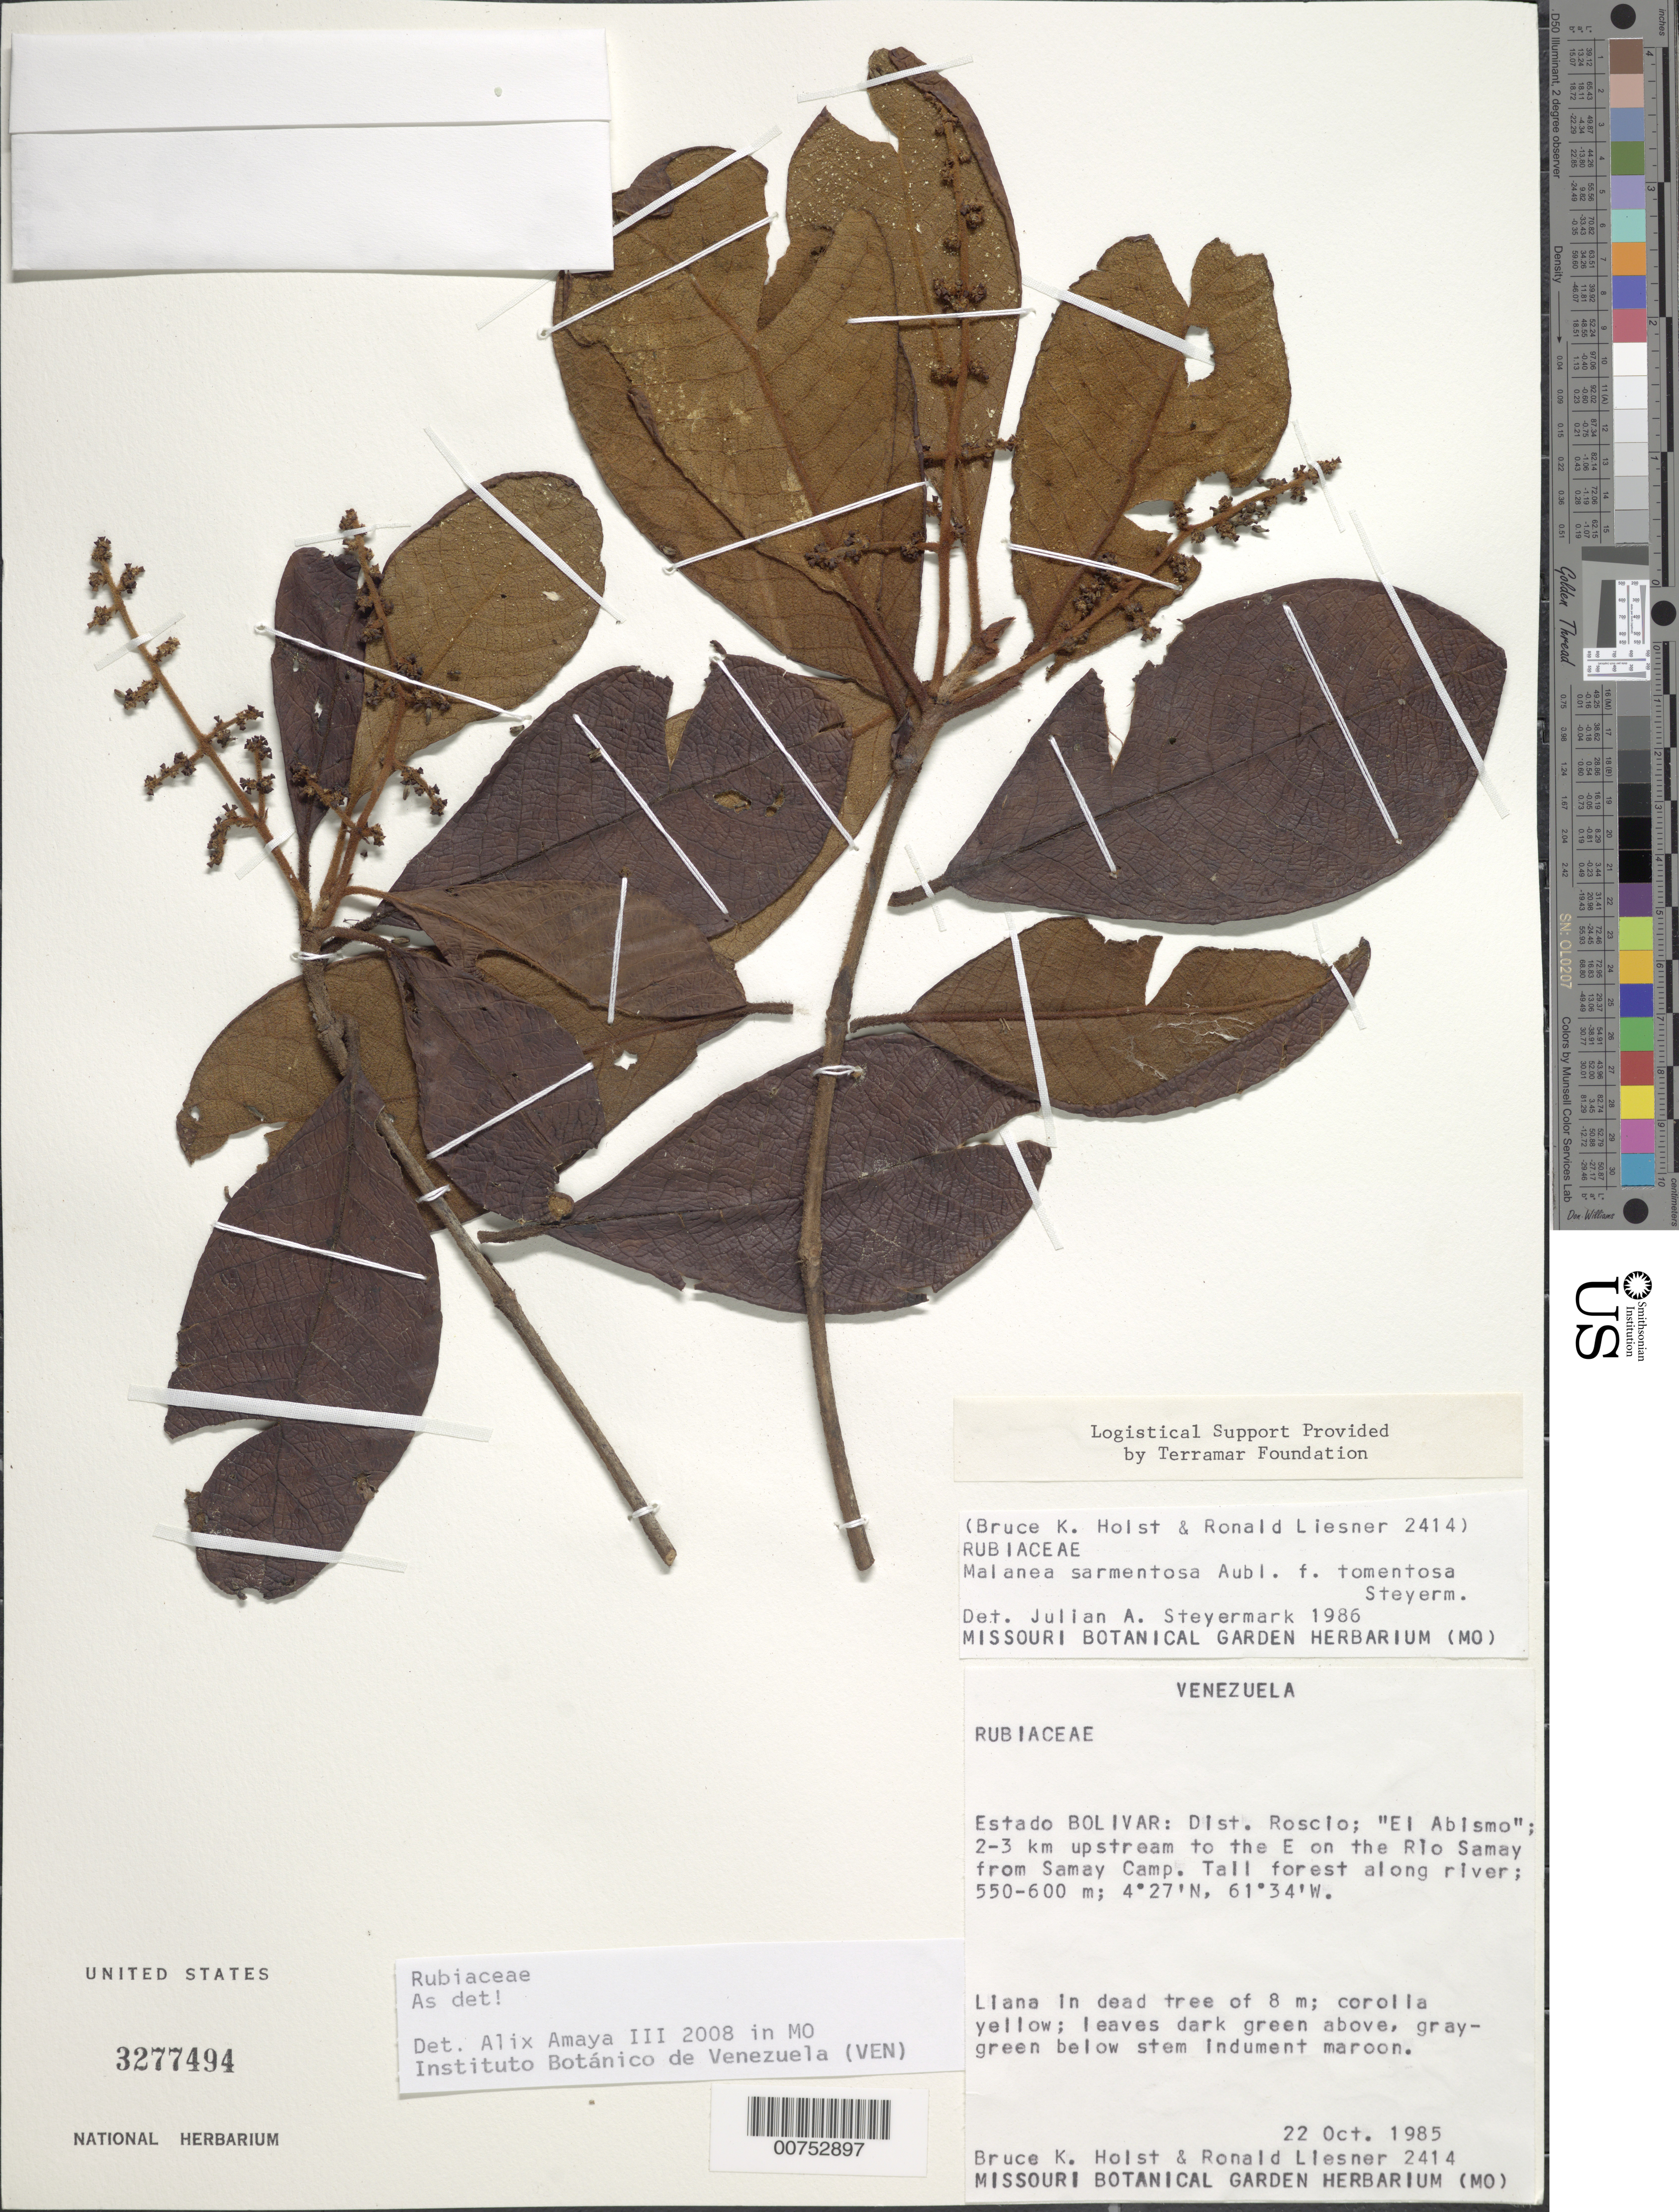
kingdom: Plantae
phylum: Tracheophyta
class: Magnoliopsida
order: Gentianales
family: Rubiaceae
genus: Malanea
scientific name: Malanea sarmentosa f. tomentosa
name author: Steyerm.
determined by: Steyermark, Julian A., (VEN)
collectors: B. Holst & R. L. Liesner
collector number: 2414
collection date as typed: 22-Oct-85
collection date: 1985-10-22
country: Venezuela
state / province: Bolívar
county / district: Roscio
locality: El Abismo, 2-3 km upstream to the E on the Río Samay from Samay Camp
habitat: Tall forest along river; in dead tree of 8m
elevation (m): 550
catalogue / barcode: US 3277494